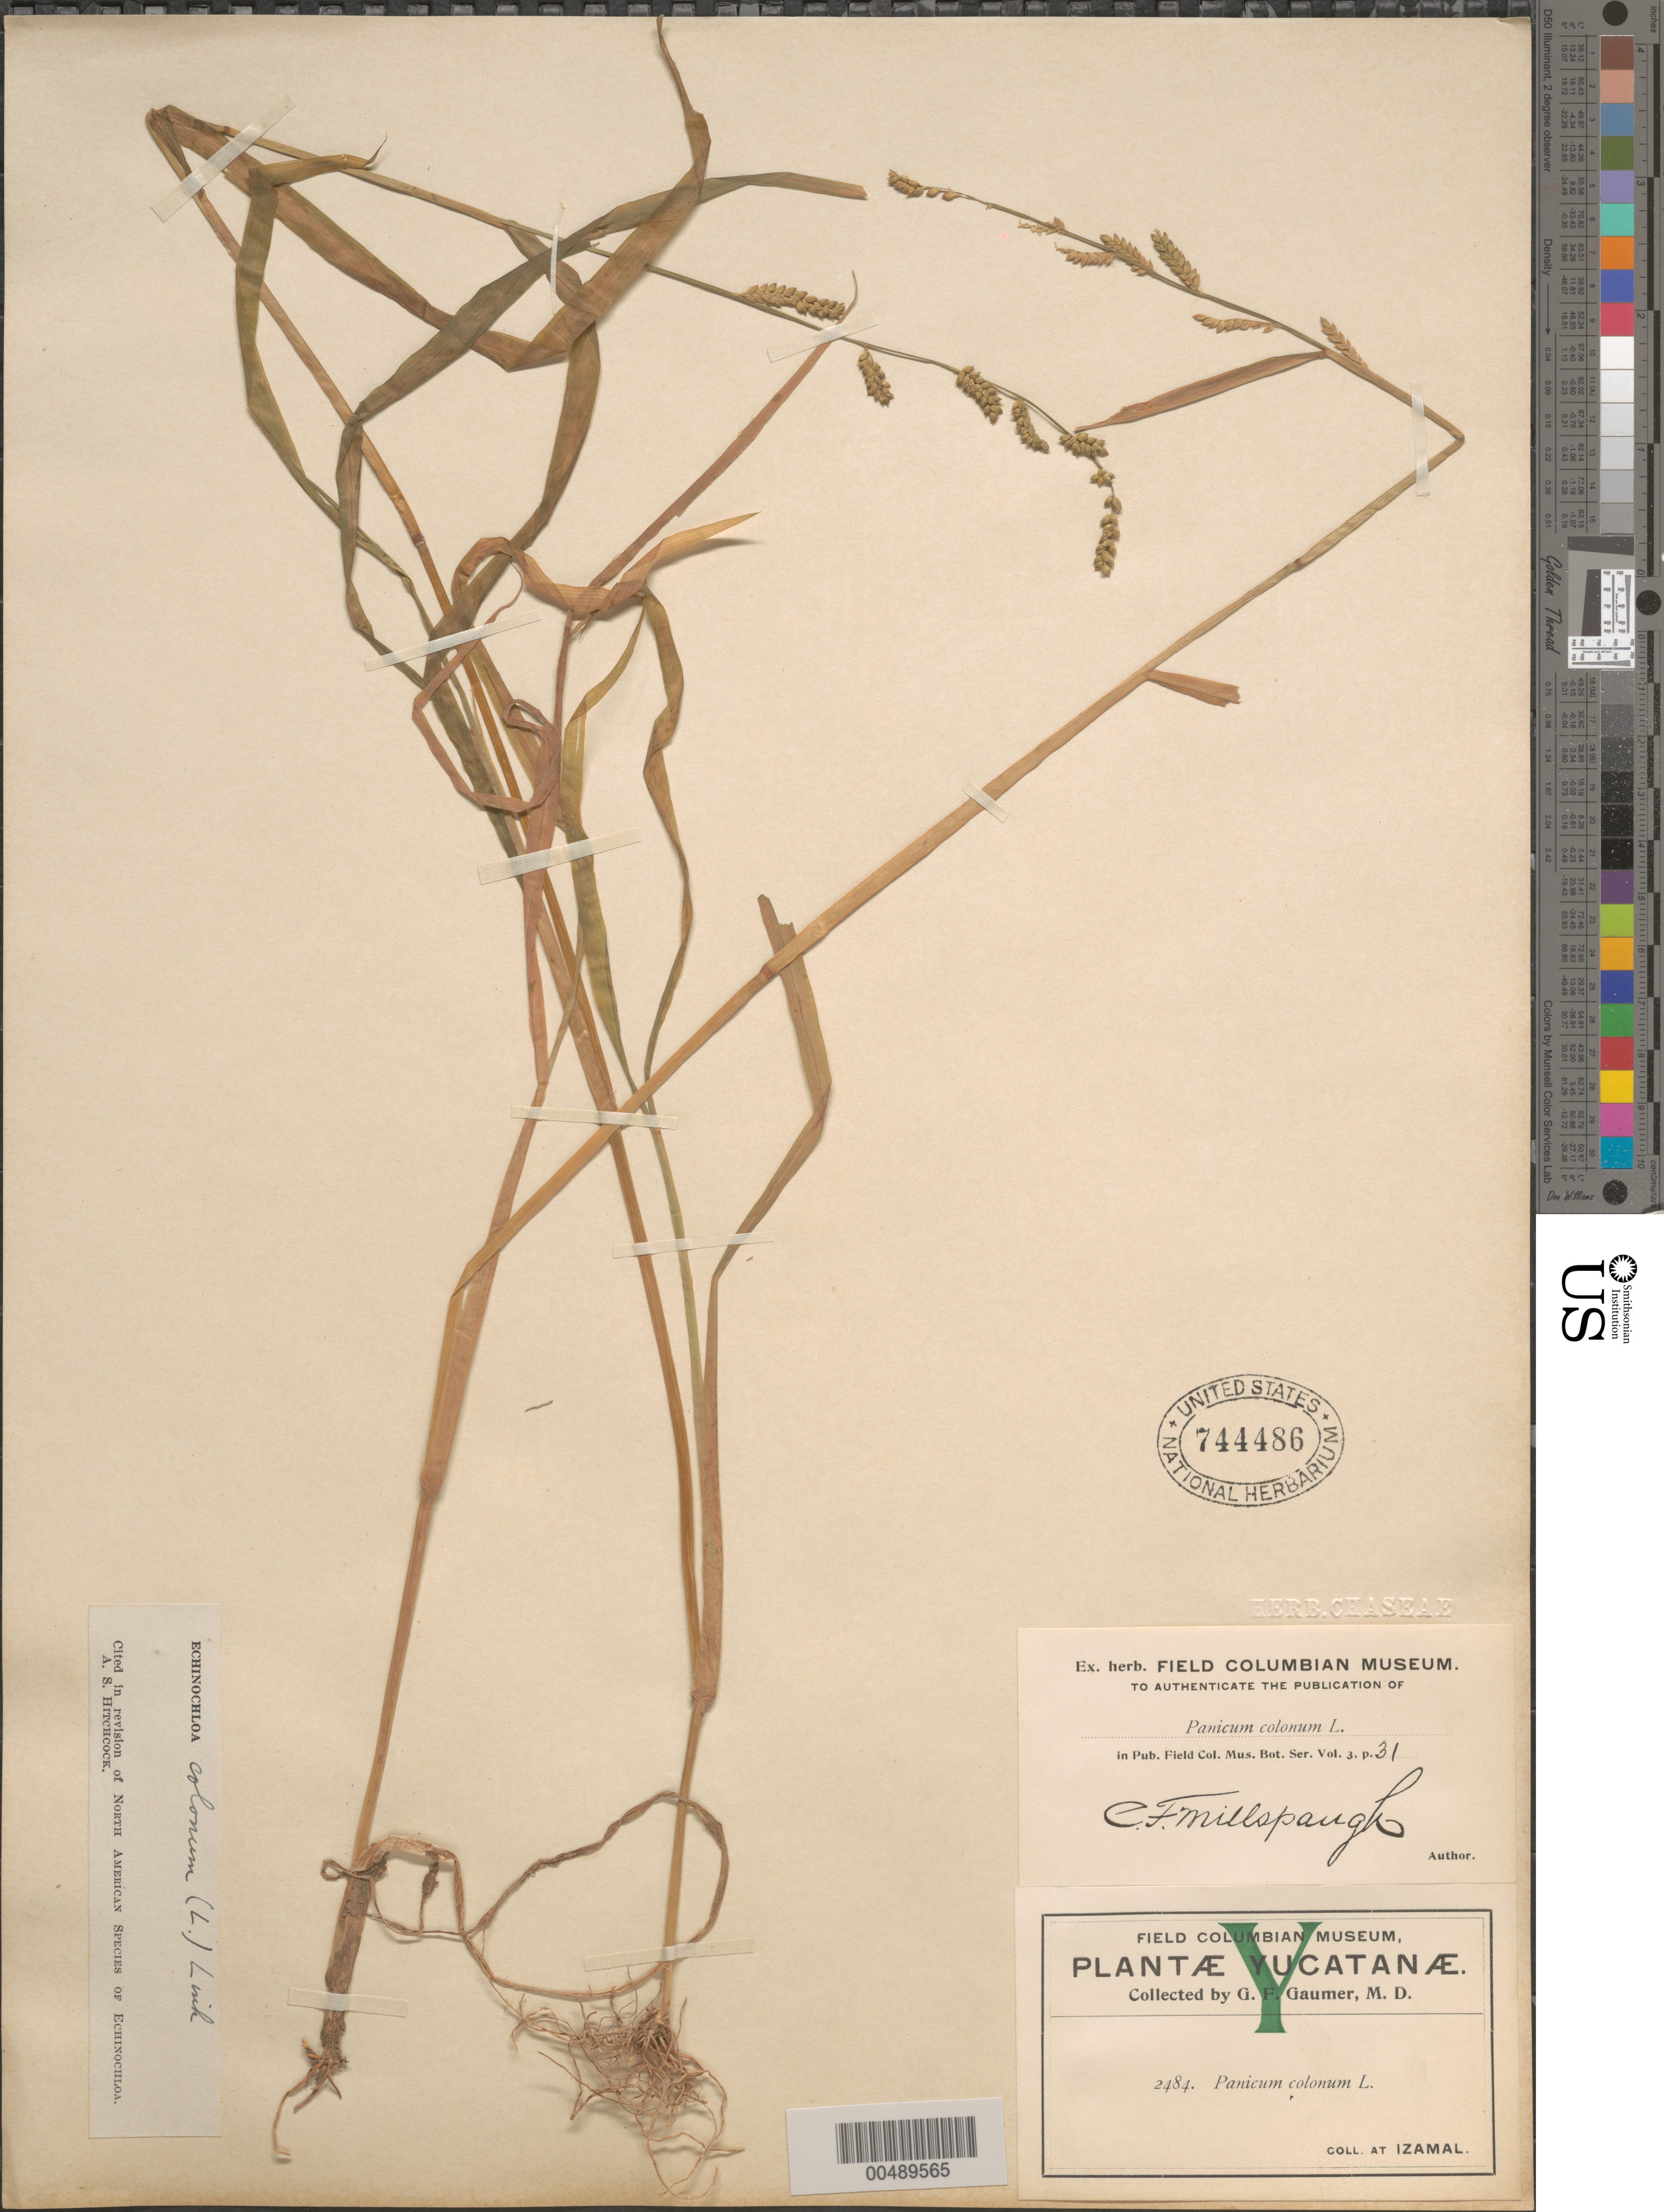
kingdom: Plantae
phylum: Tracheophyta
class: Liliopsida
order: Poales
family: Poaceae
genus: Echinochloa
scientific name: Echinochloa colona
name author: (L.) Link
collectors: G. F. Gaumer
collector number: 2484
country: Mexico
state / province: Yucatan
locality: Izamal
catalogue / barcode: US 744486